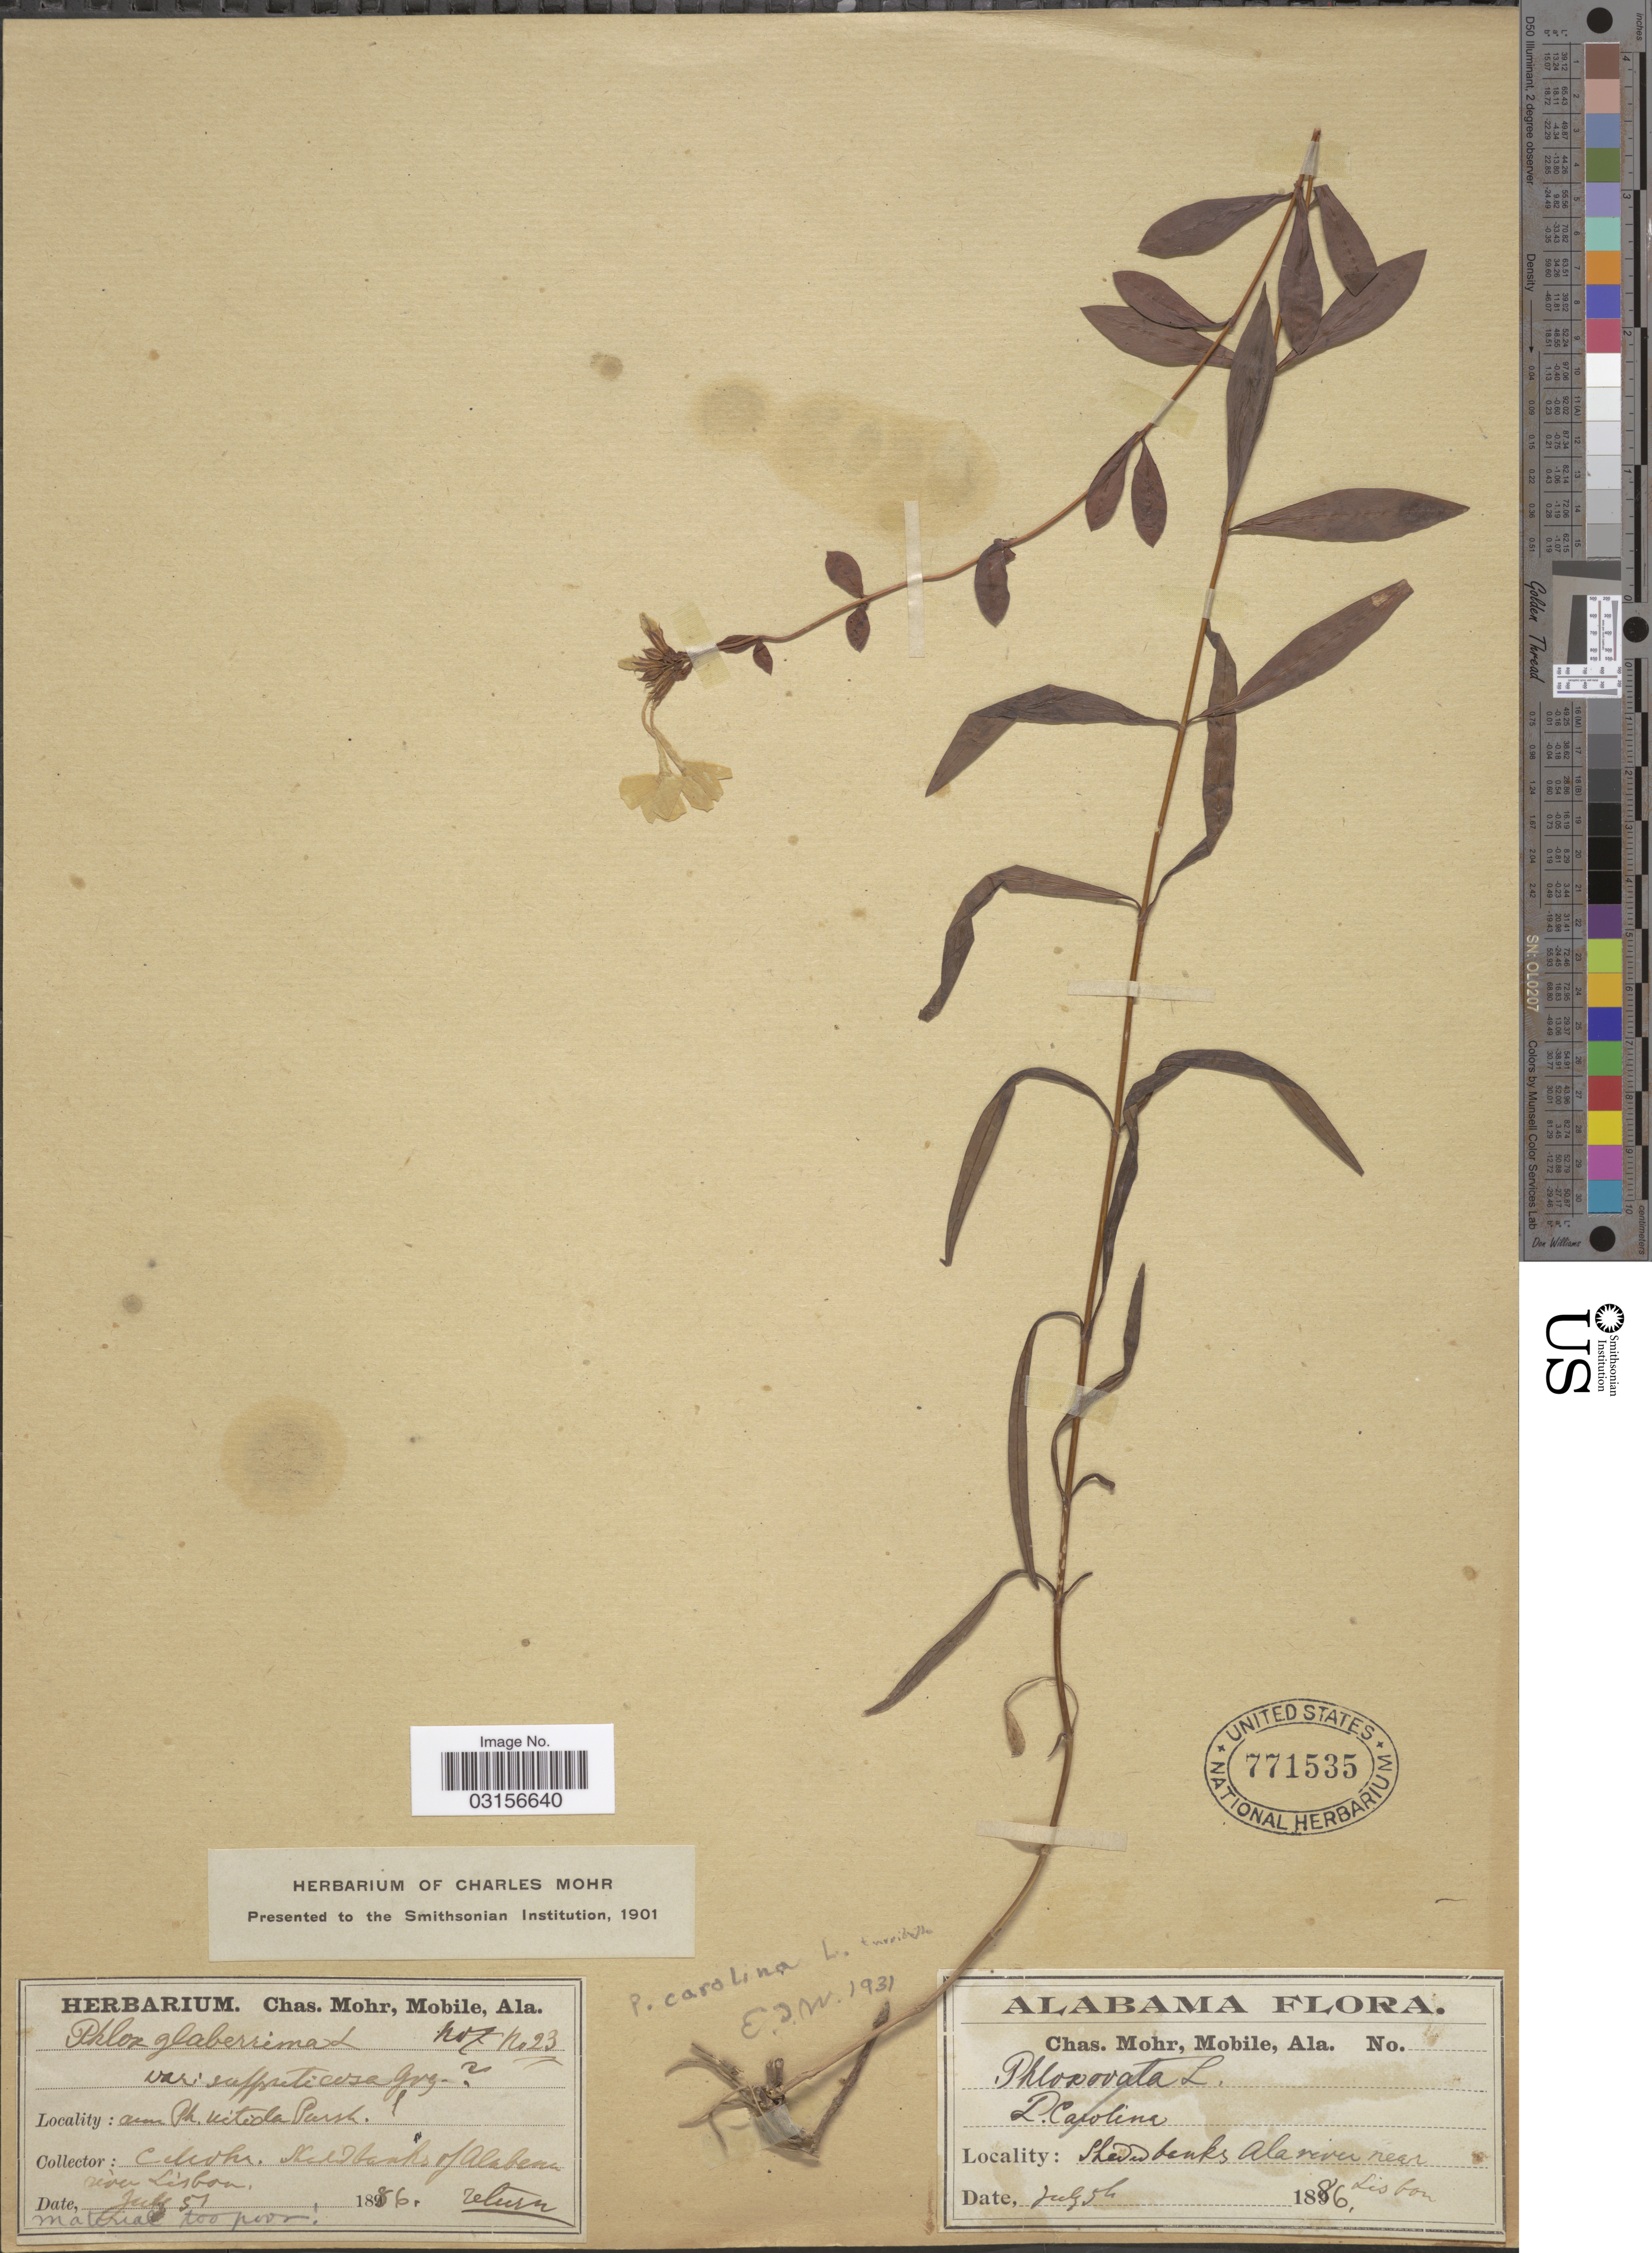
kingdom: Plantae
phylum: Tracheophyta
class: Magnoliopsida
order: Ericales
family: Polemoniaceae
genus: Phlox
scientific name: Phlox carolina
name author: L.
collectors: Mohr, C. T. (herbarium)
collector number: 23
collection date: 1886-07-05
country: United States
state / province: Louisiana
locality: Shaded banks of Alabama river near Lisbon.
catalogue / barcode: US 771535